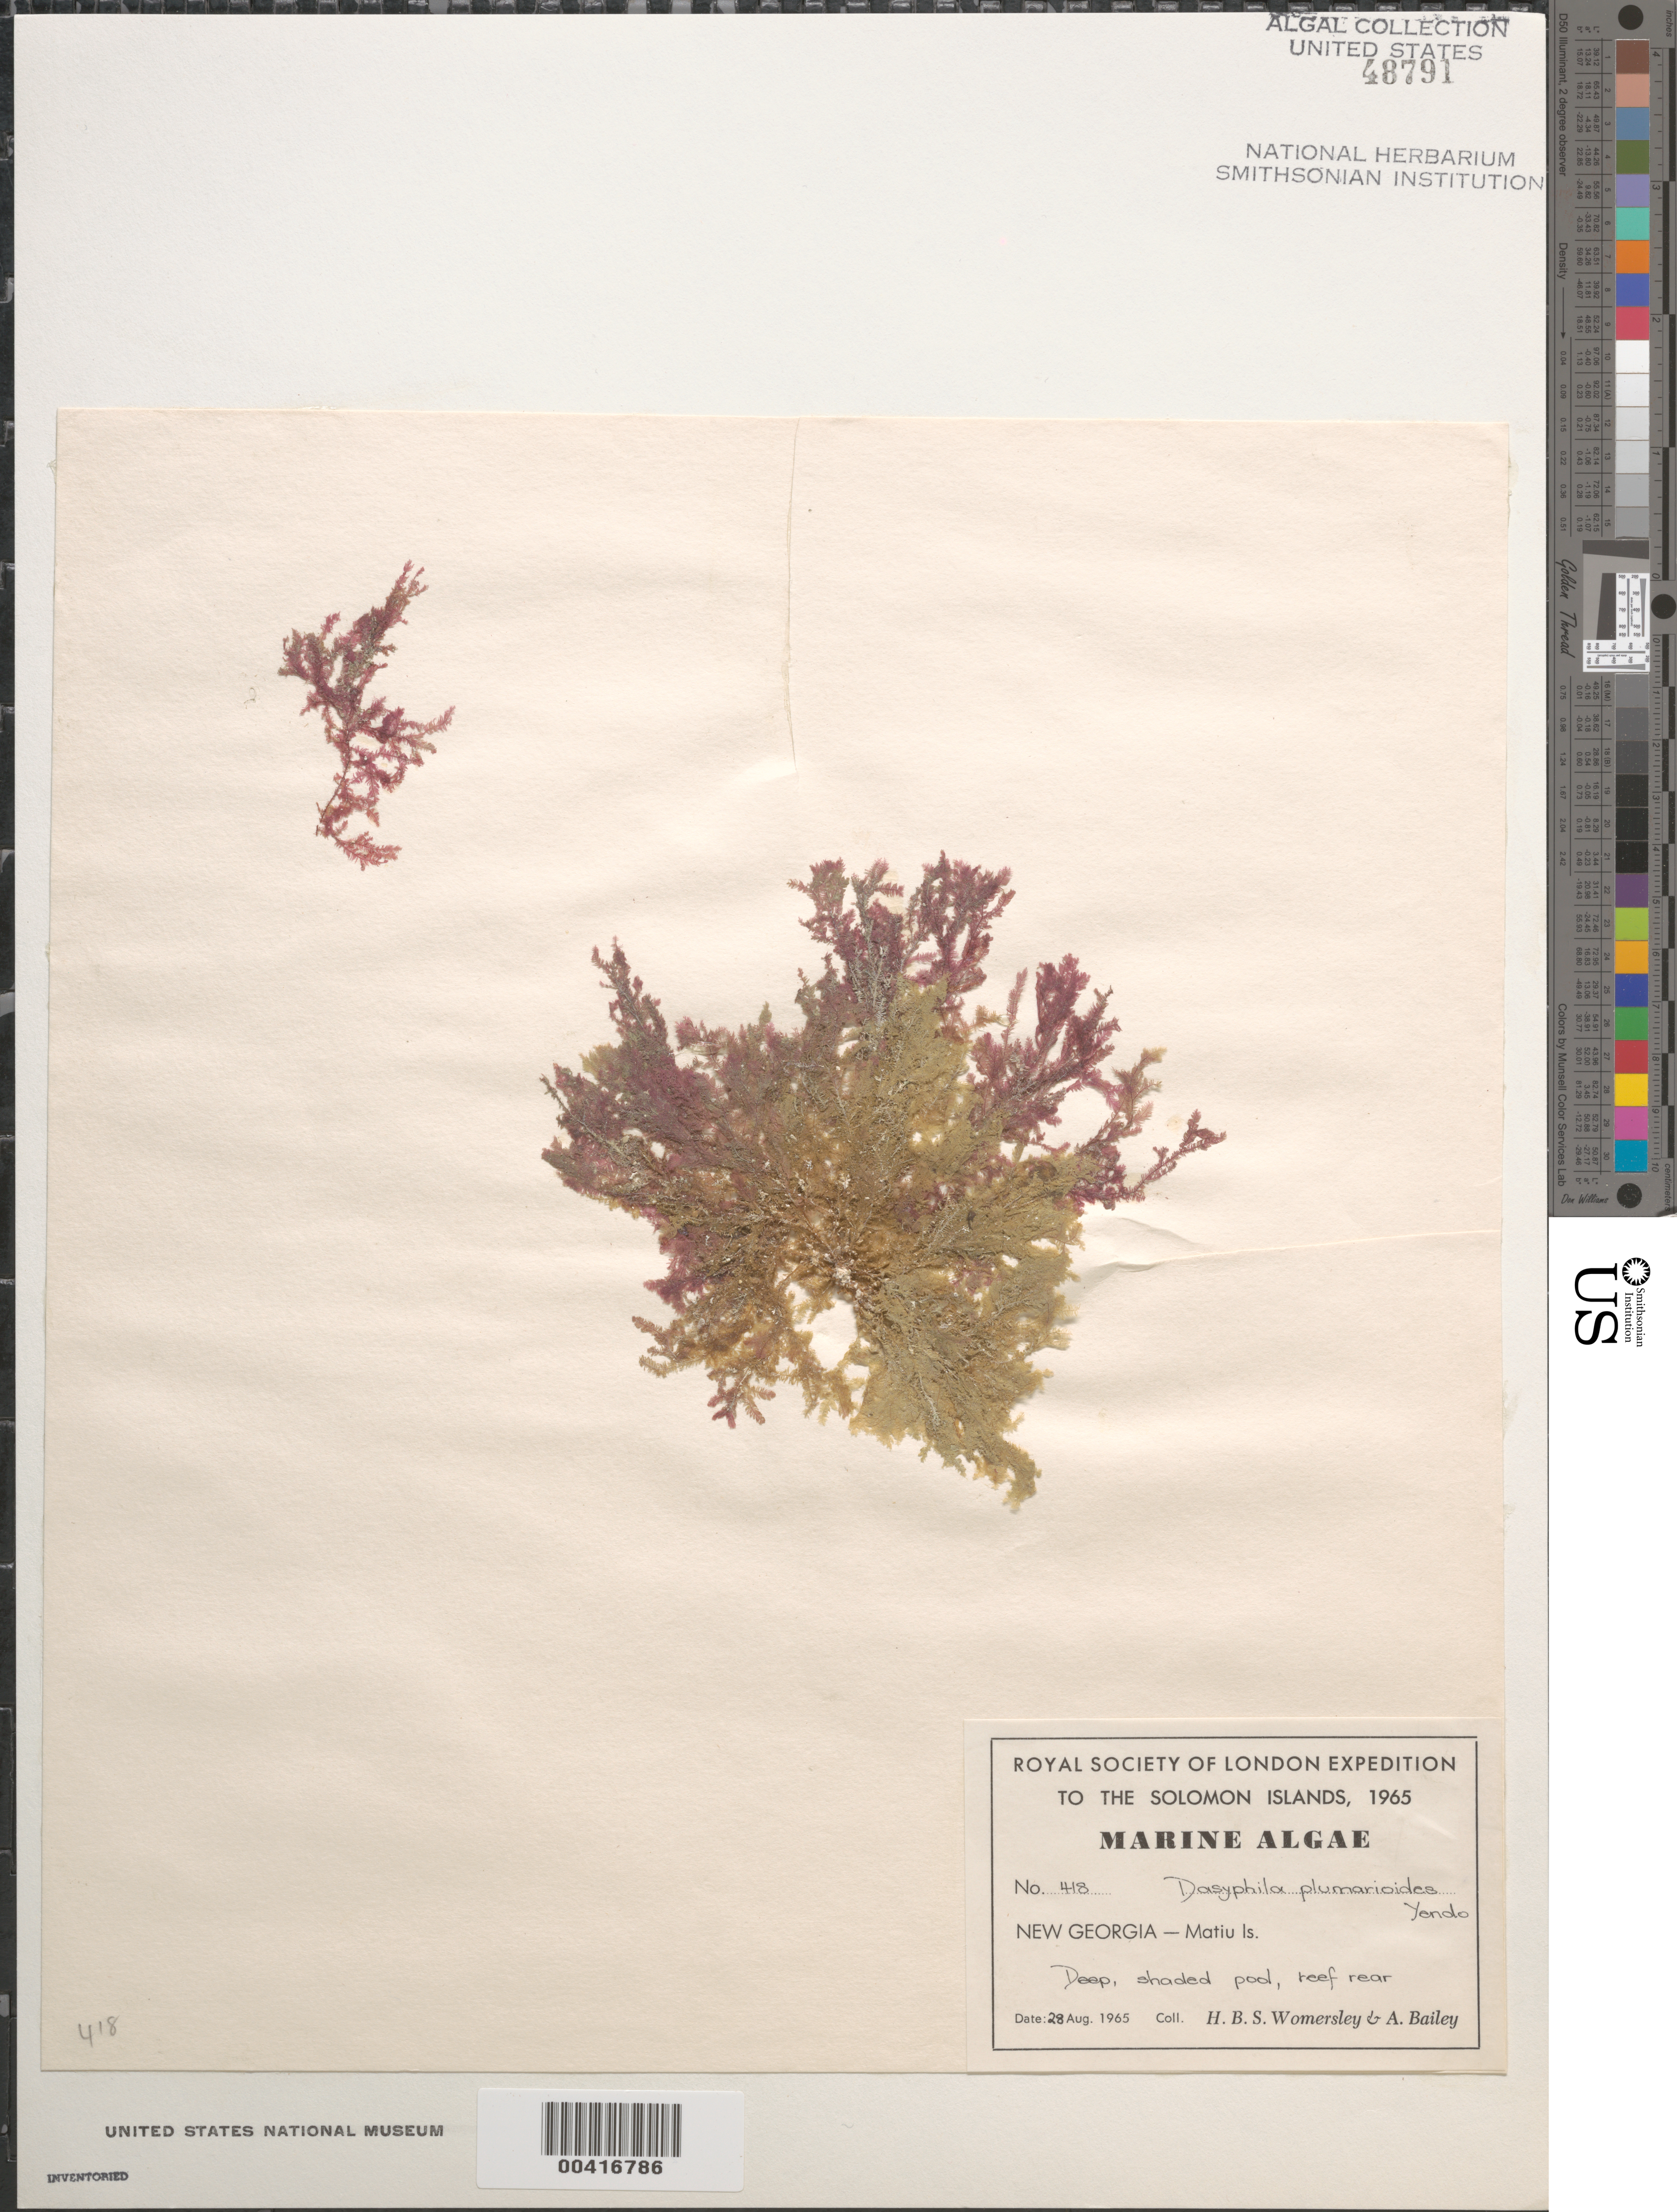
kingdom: Plantae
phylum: Rhodophyta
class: Florideophyceae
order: Ceramiales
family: Ceramiaceae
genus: Dasyphila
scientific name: Dasyphila plumarioides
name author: Yendo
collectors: H. B. S. Womersley & A. Bailey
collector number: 418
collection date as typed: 28 Aug 1965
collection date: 1965-08-28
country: Solomon Islands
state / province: Western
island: Matiu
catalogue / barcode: US 48791